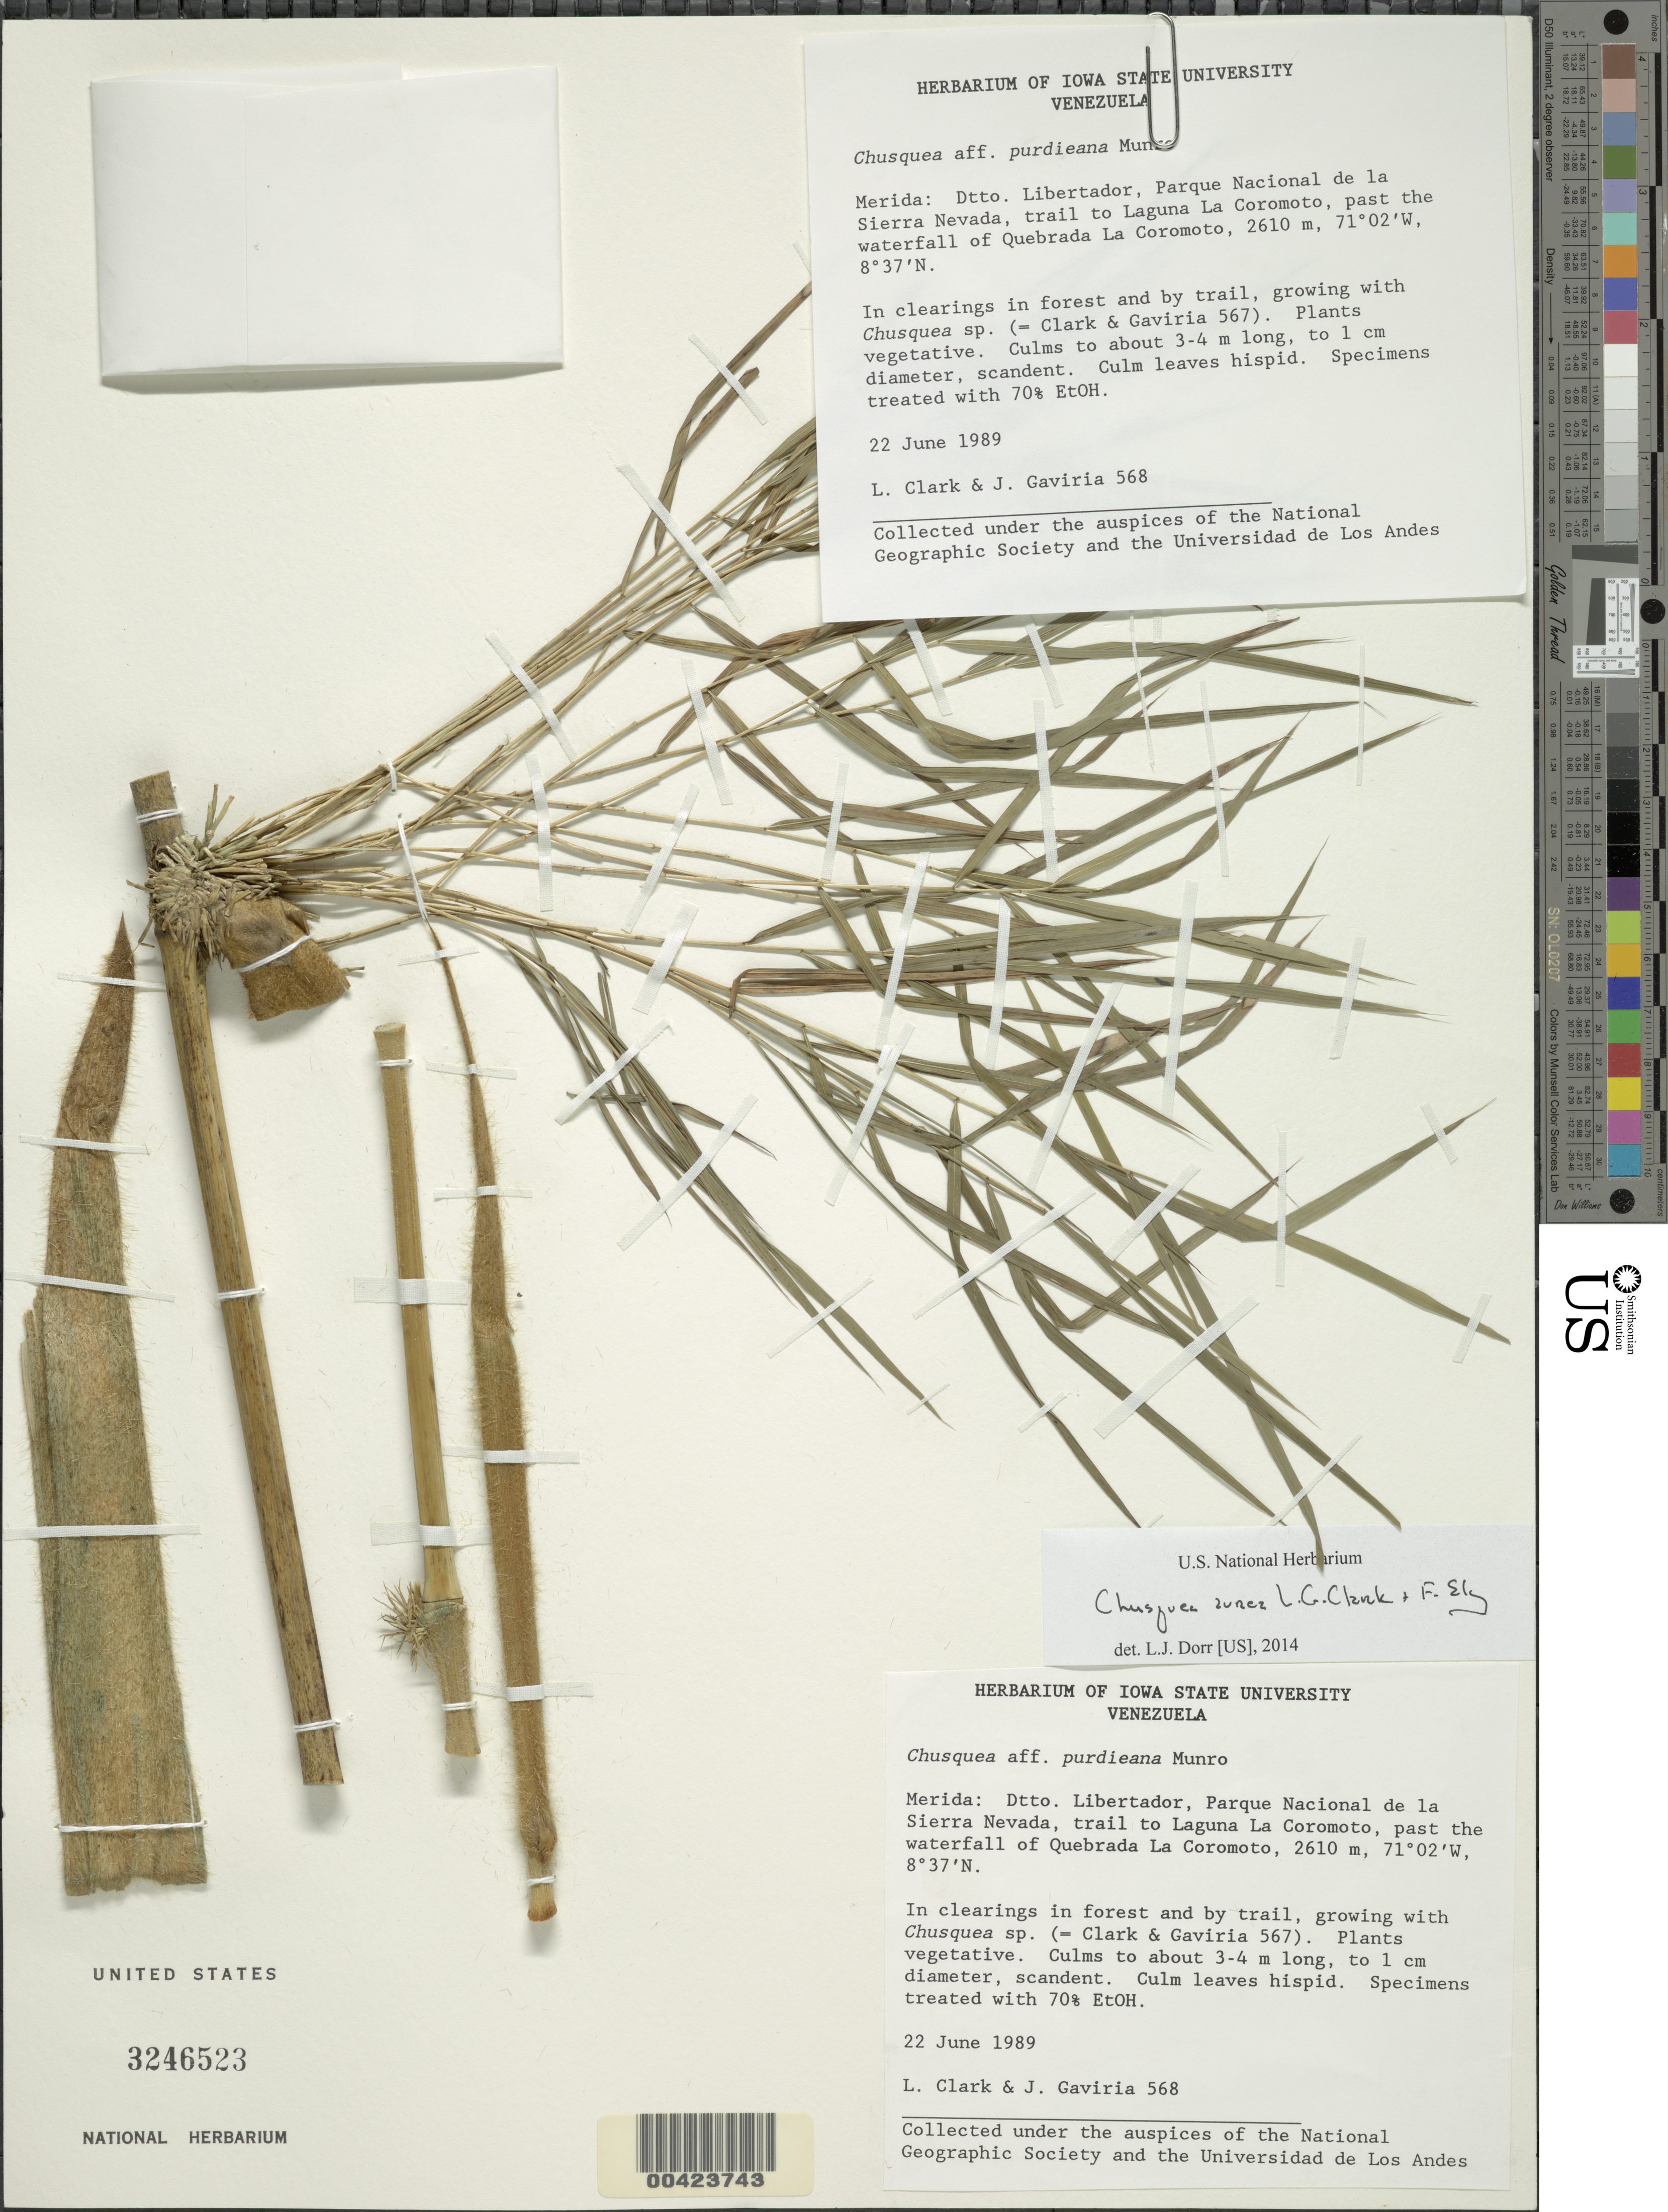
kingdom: Plantae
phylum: Tracheophyta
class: Liliopsida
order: Poales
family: Poaceae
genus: Chusquea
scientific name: Chusquea aurea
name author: L.G. Clark & Ely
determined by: Dorr, L. J., (BOT), Smithsonian Institution - National Museum of Natural History (UNITED STATES)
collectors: L. G. Clark & J. Gaviria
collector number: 568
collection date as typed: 22 Jun 1989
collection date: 1989-06-22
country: Venezuela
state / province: Mérida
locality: Trail to laguna la coromoto, past the waterfall of quebrada la coromoto; parque nacional de la sierra nevada; dtto. libertador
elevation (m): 2610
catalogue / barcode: US 3246523